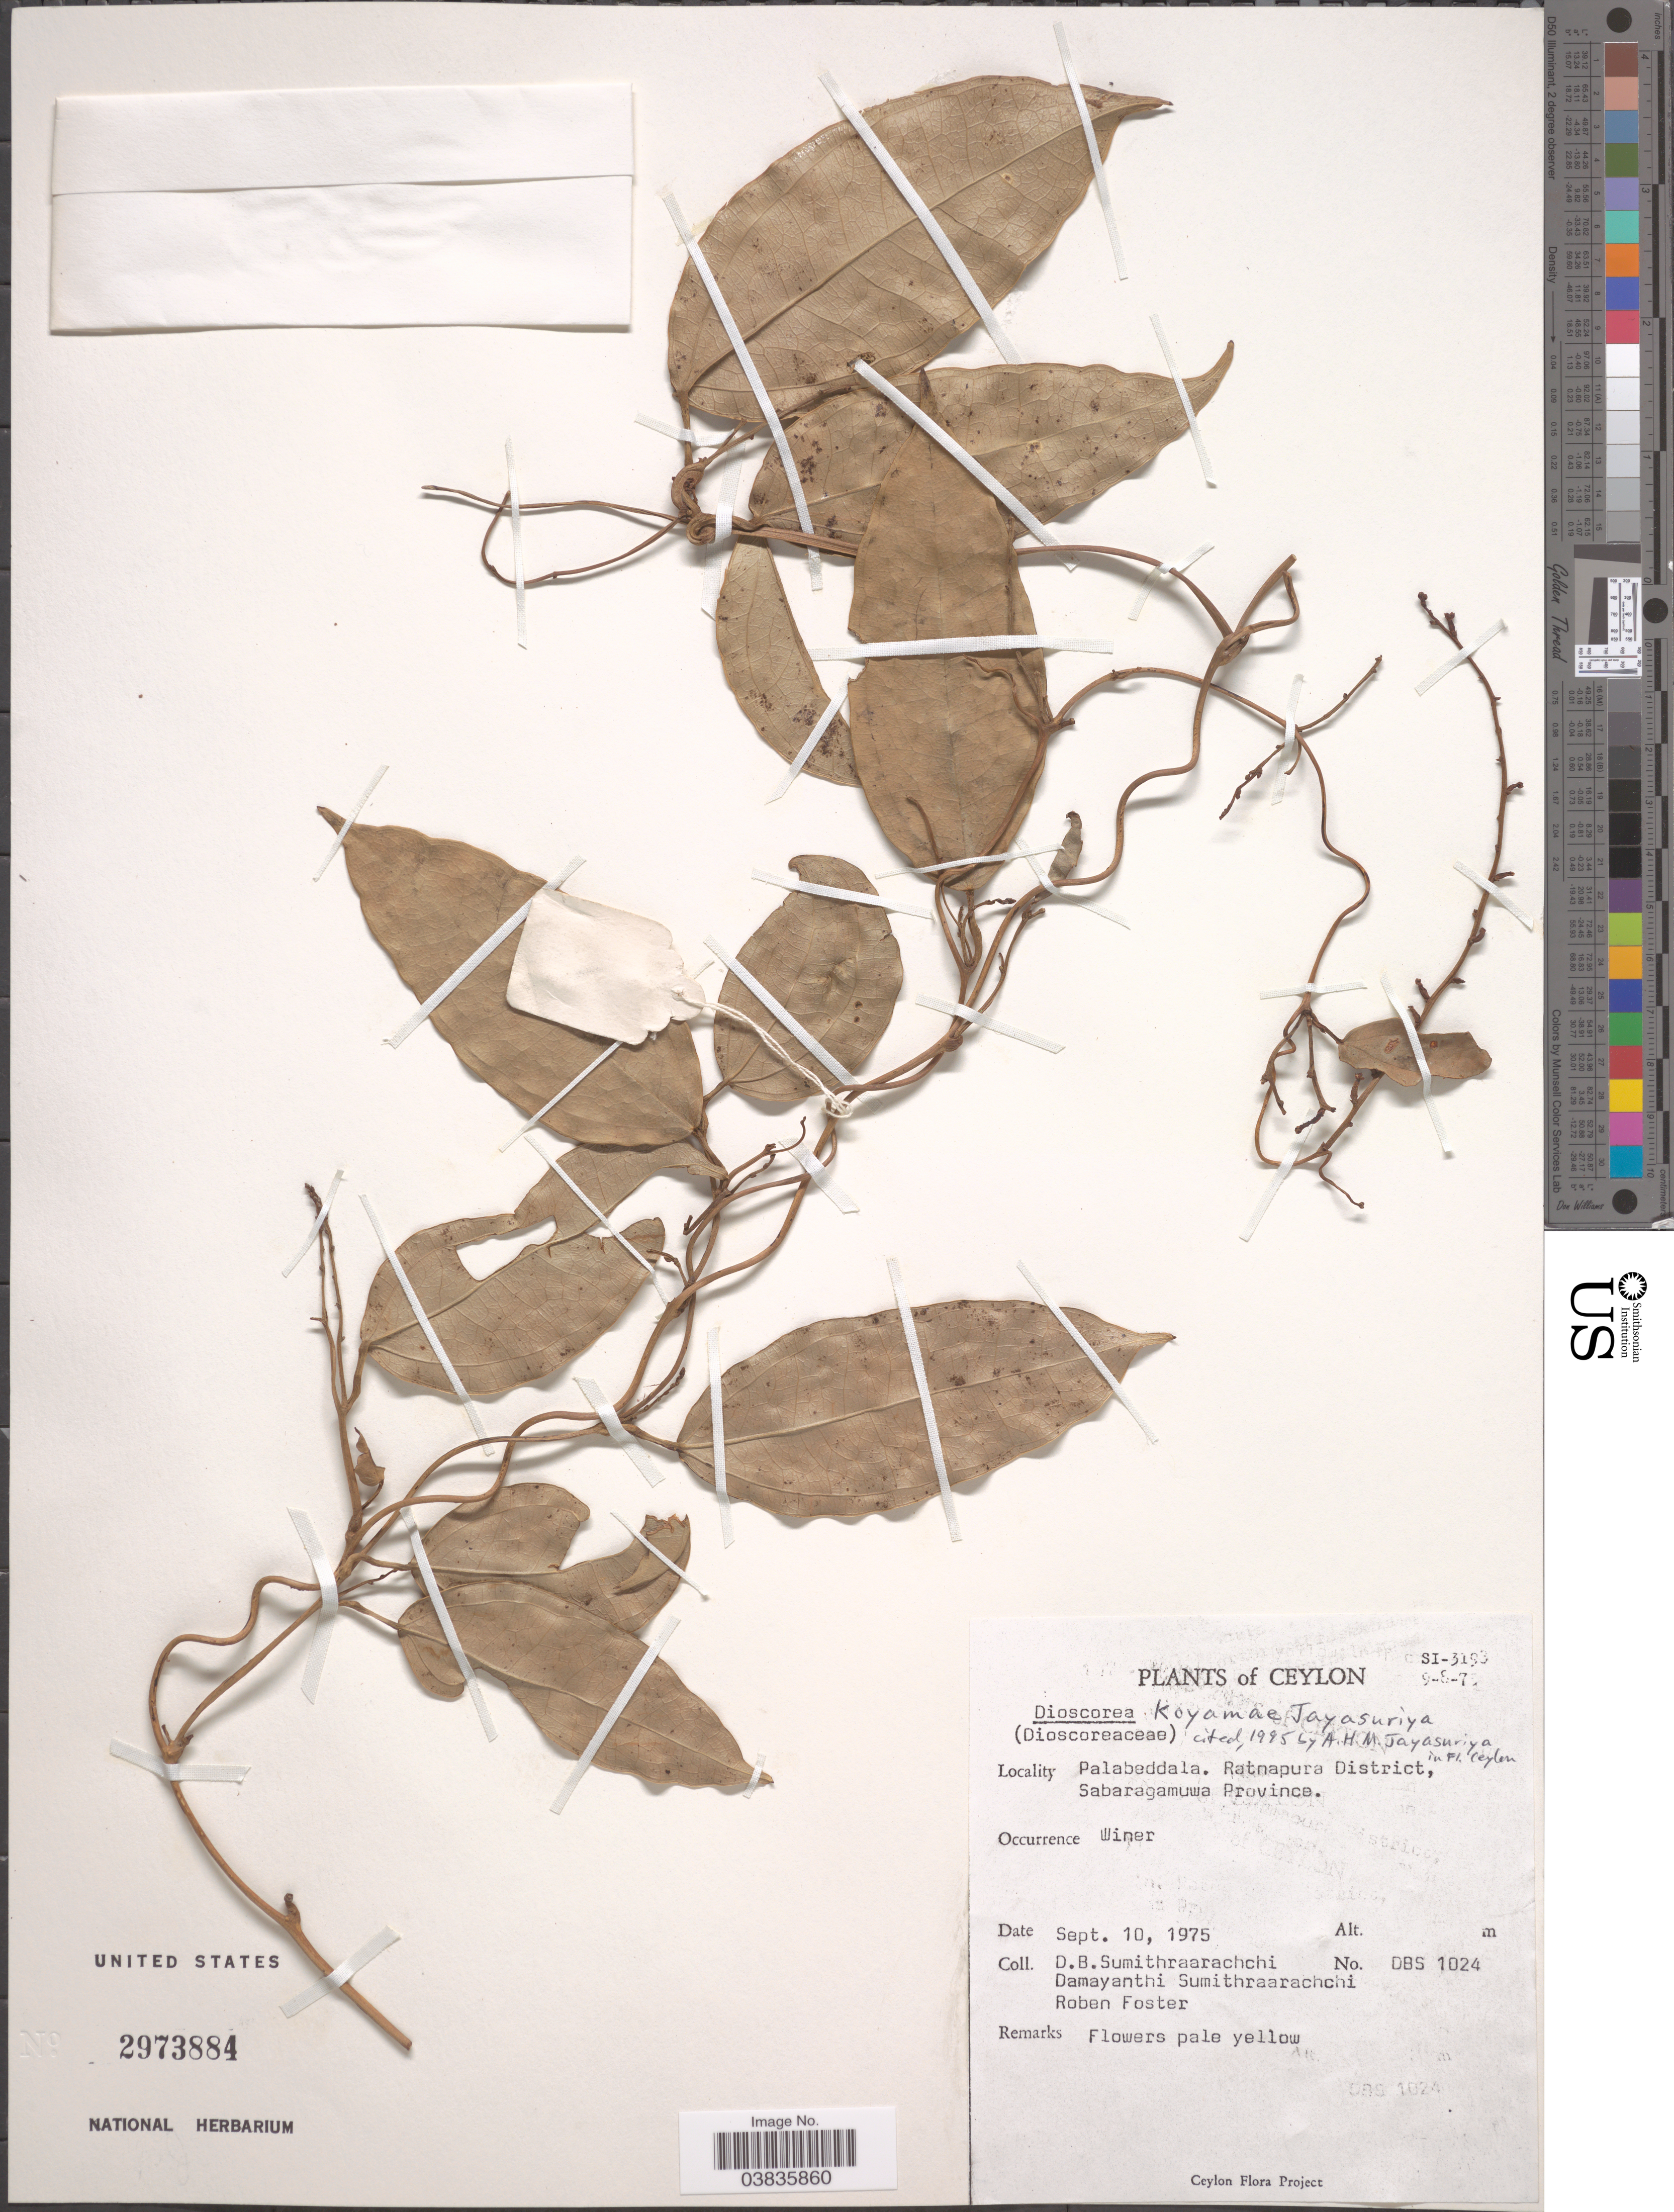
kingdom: Plantae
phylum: Tracheophyta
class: Liliopsida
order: Dioscoreales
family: Dioscoreaceae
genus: Dioscorea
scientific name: Dioscorea koyamae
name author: Jayas.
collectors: D. B. Sumithraarachchi, D. Sumithraarachchi & R. Foster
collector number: DBS 1024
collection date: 1975-09-10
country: Sri Lanka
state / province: Sabaragamuwa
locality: Ceylon. Palabeddala. Ratnapura District, Sabaragamuwa Province.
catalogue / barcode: US 2973884